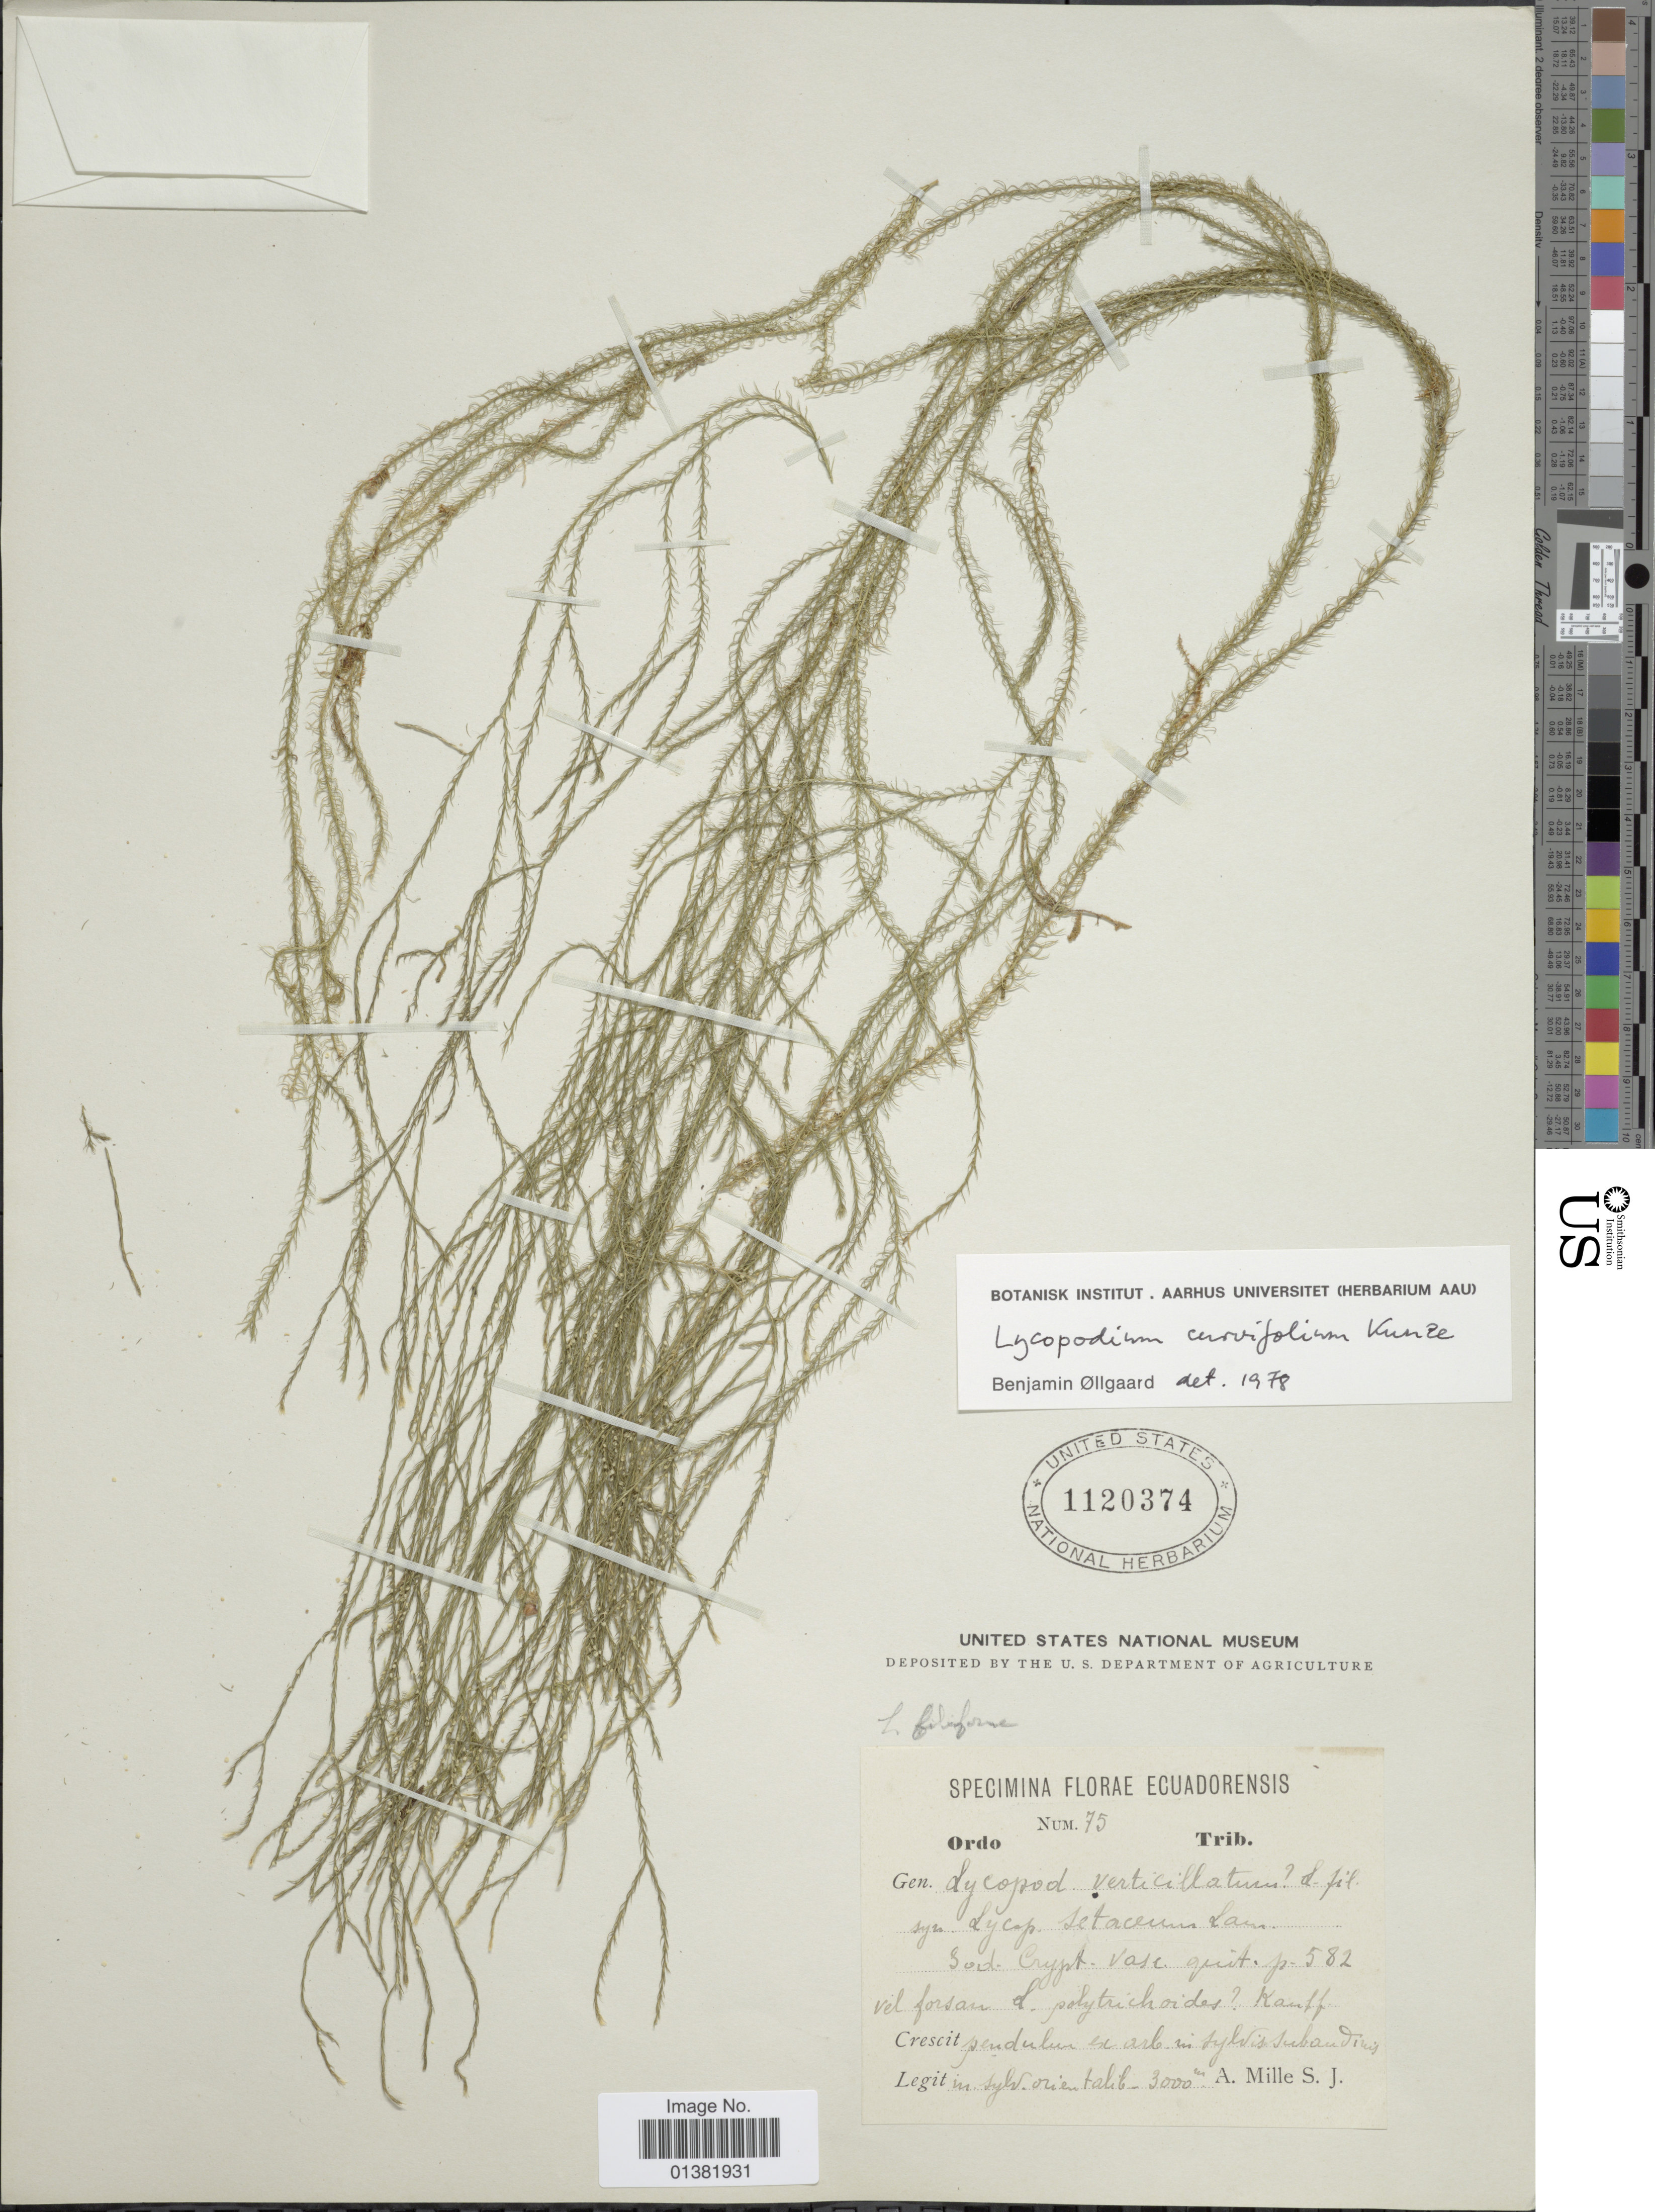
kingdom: Plantae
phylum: Tracheophyta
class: Lycopodiopsida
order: Lycopodiales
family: Lycopodiaceae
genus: Phlegmariurus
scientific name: Phlegmariurus curvifolius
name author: (Kunze) B. Øllg.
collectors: A. Mille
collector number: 75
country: Ecuador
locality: pendulum ex arb in sylvis subandinis in sylv. orientali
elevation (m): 3000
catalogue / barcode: US 1120374